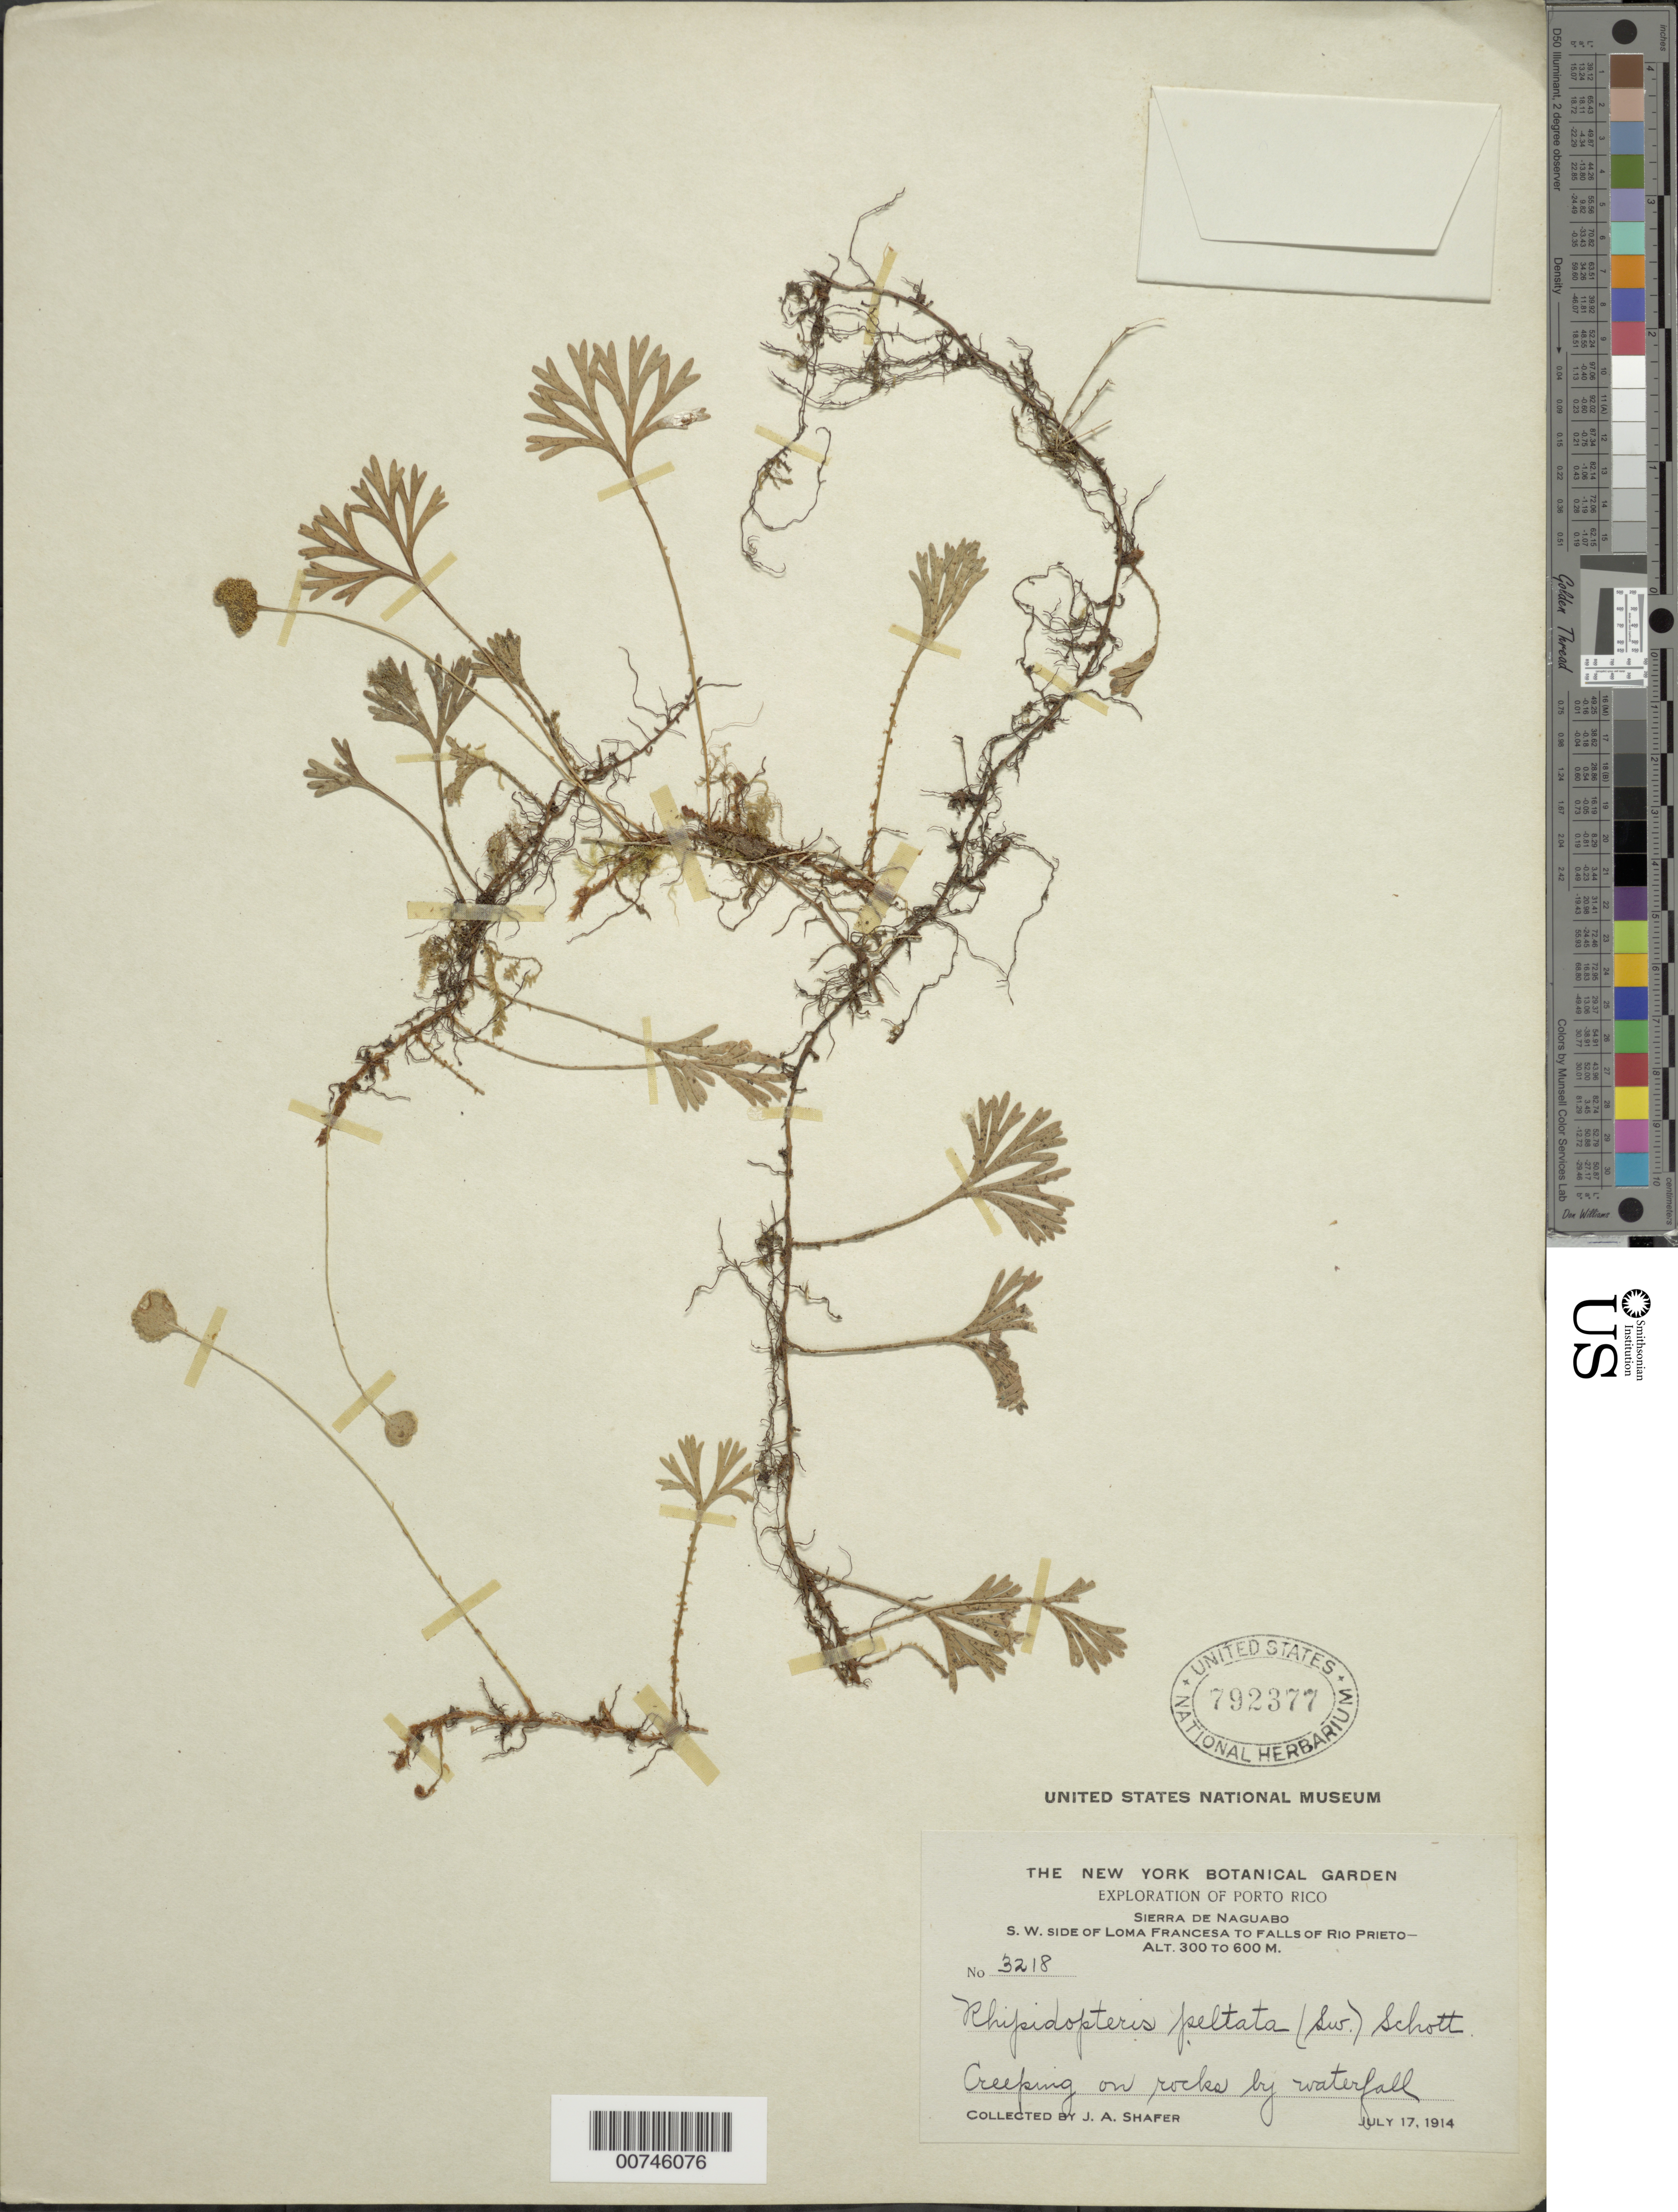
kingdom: Plantae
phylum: Tracheophyta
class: Polypodiopsida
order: Polypodiales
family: Dryopteridaceae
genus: Elaphoglossum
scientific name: Elaphoglossum peltatum f. peltatum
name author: (Sw.) Urb.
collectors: J. A. Shafer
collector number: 3218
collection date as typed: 17 Jul 1914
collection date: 1914-07-17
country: Puerto Rico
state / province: Naguabo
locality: Sierra de Naguabo, SW side of Loma Francesa to Falls of Río Prieto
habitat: Creeping on rocks by waterfall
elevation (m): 300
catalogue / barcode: US 792377